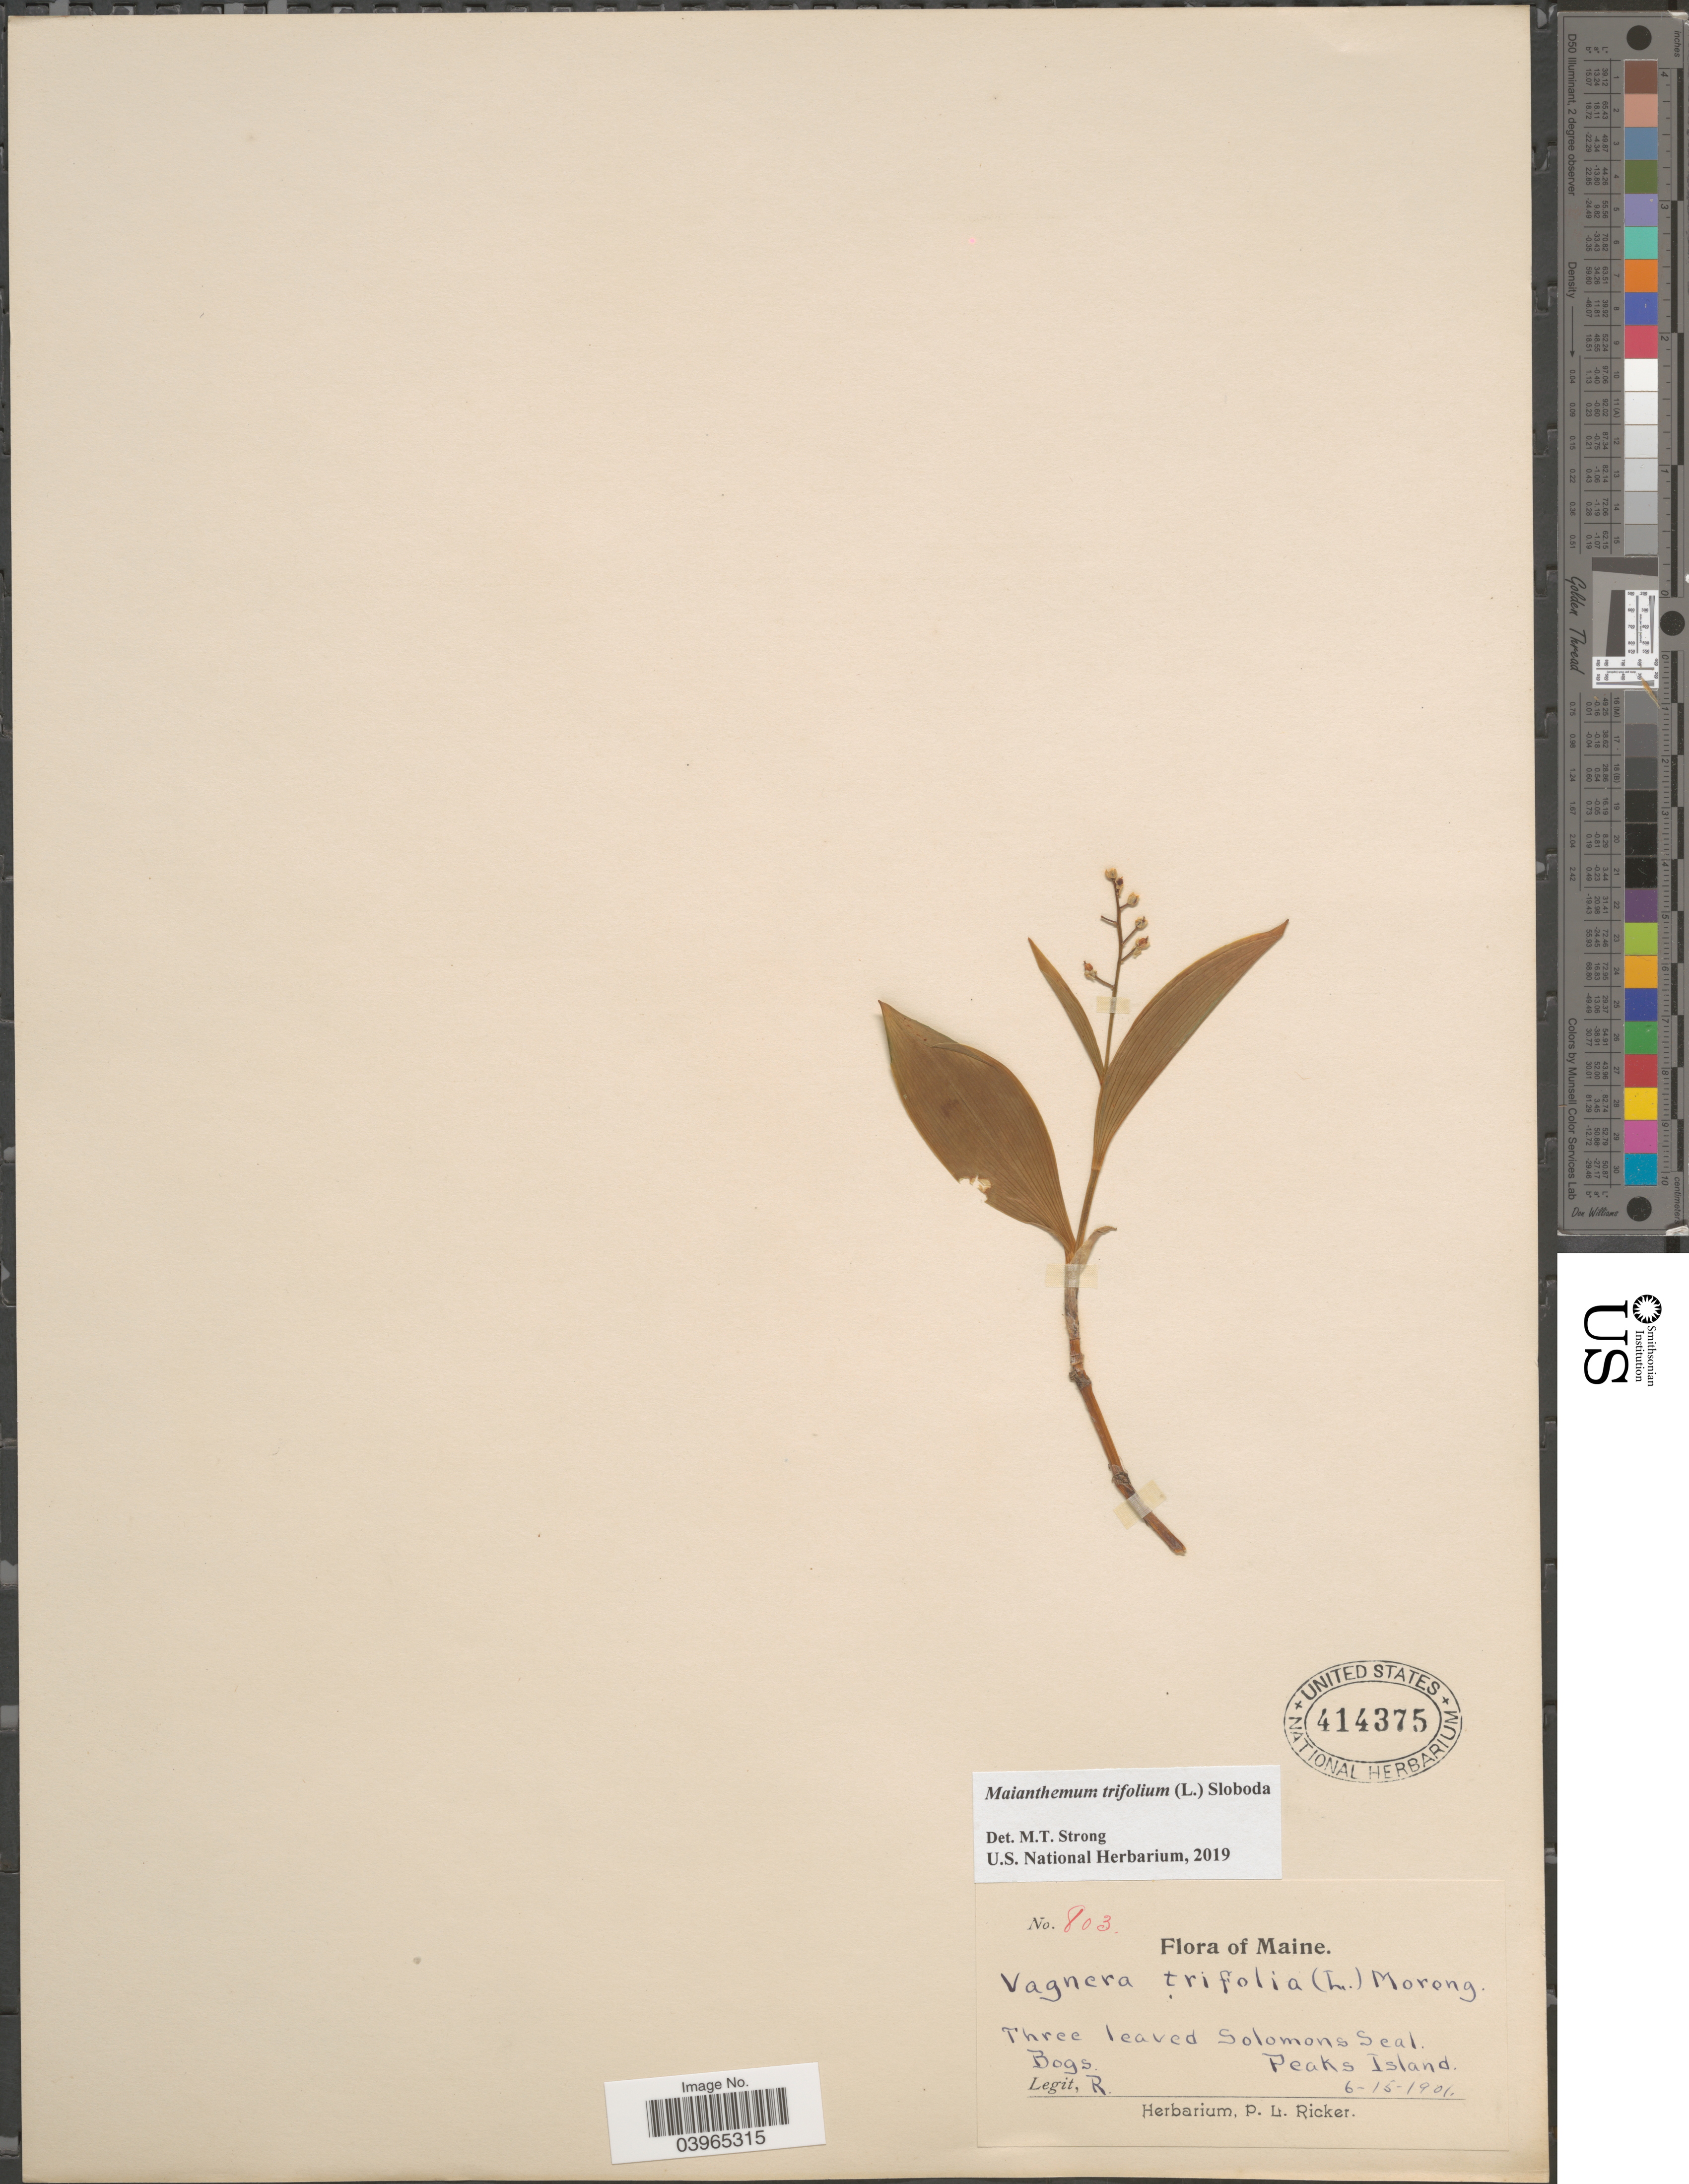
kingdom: Plantae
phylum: Tracheophyta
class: Liliopsida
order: Asparagales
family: Asparagaceae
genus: Maianthemum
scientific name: Maianthemum trifolium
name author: (L.) Sloboda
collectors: P. Ricker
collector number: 803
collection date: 1901-06-15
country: United States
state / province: Maine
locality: Peaks Island.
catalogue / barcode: US 414375